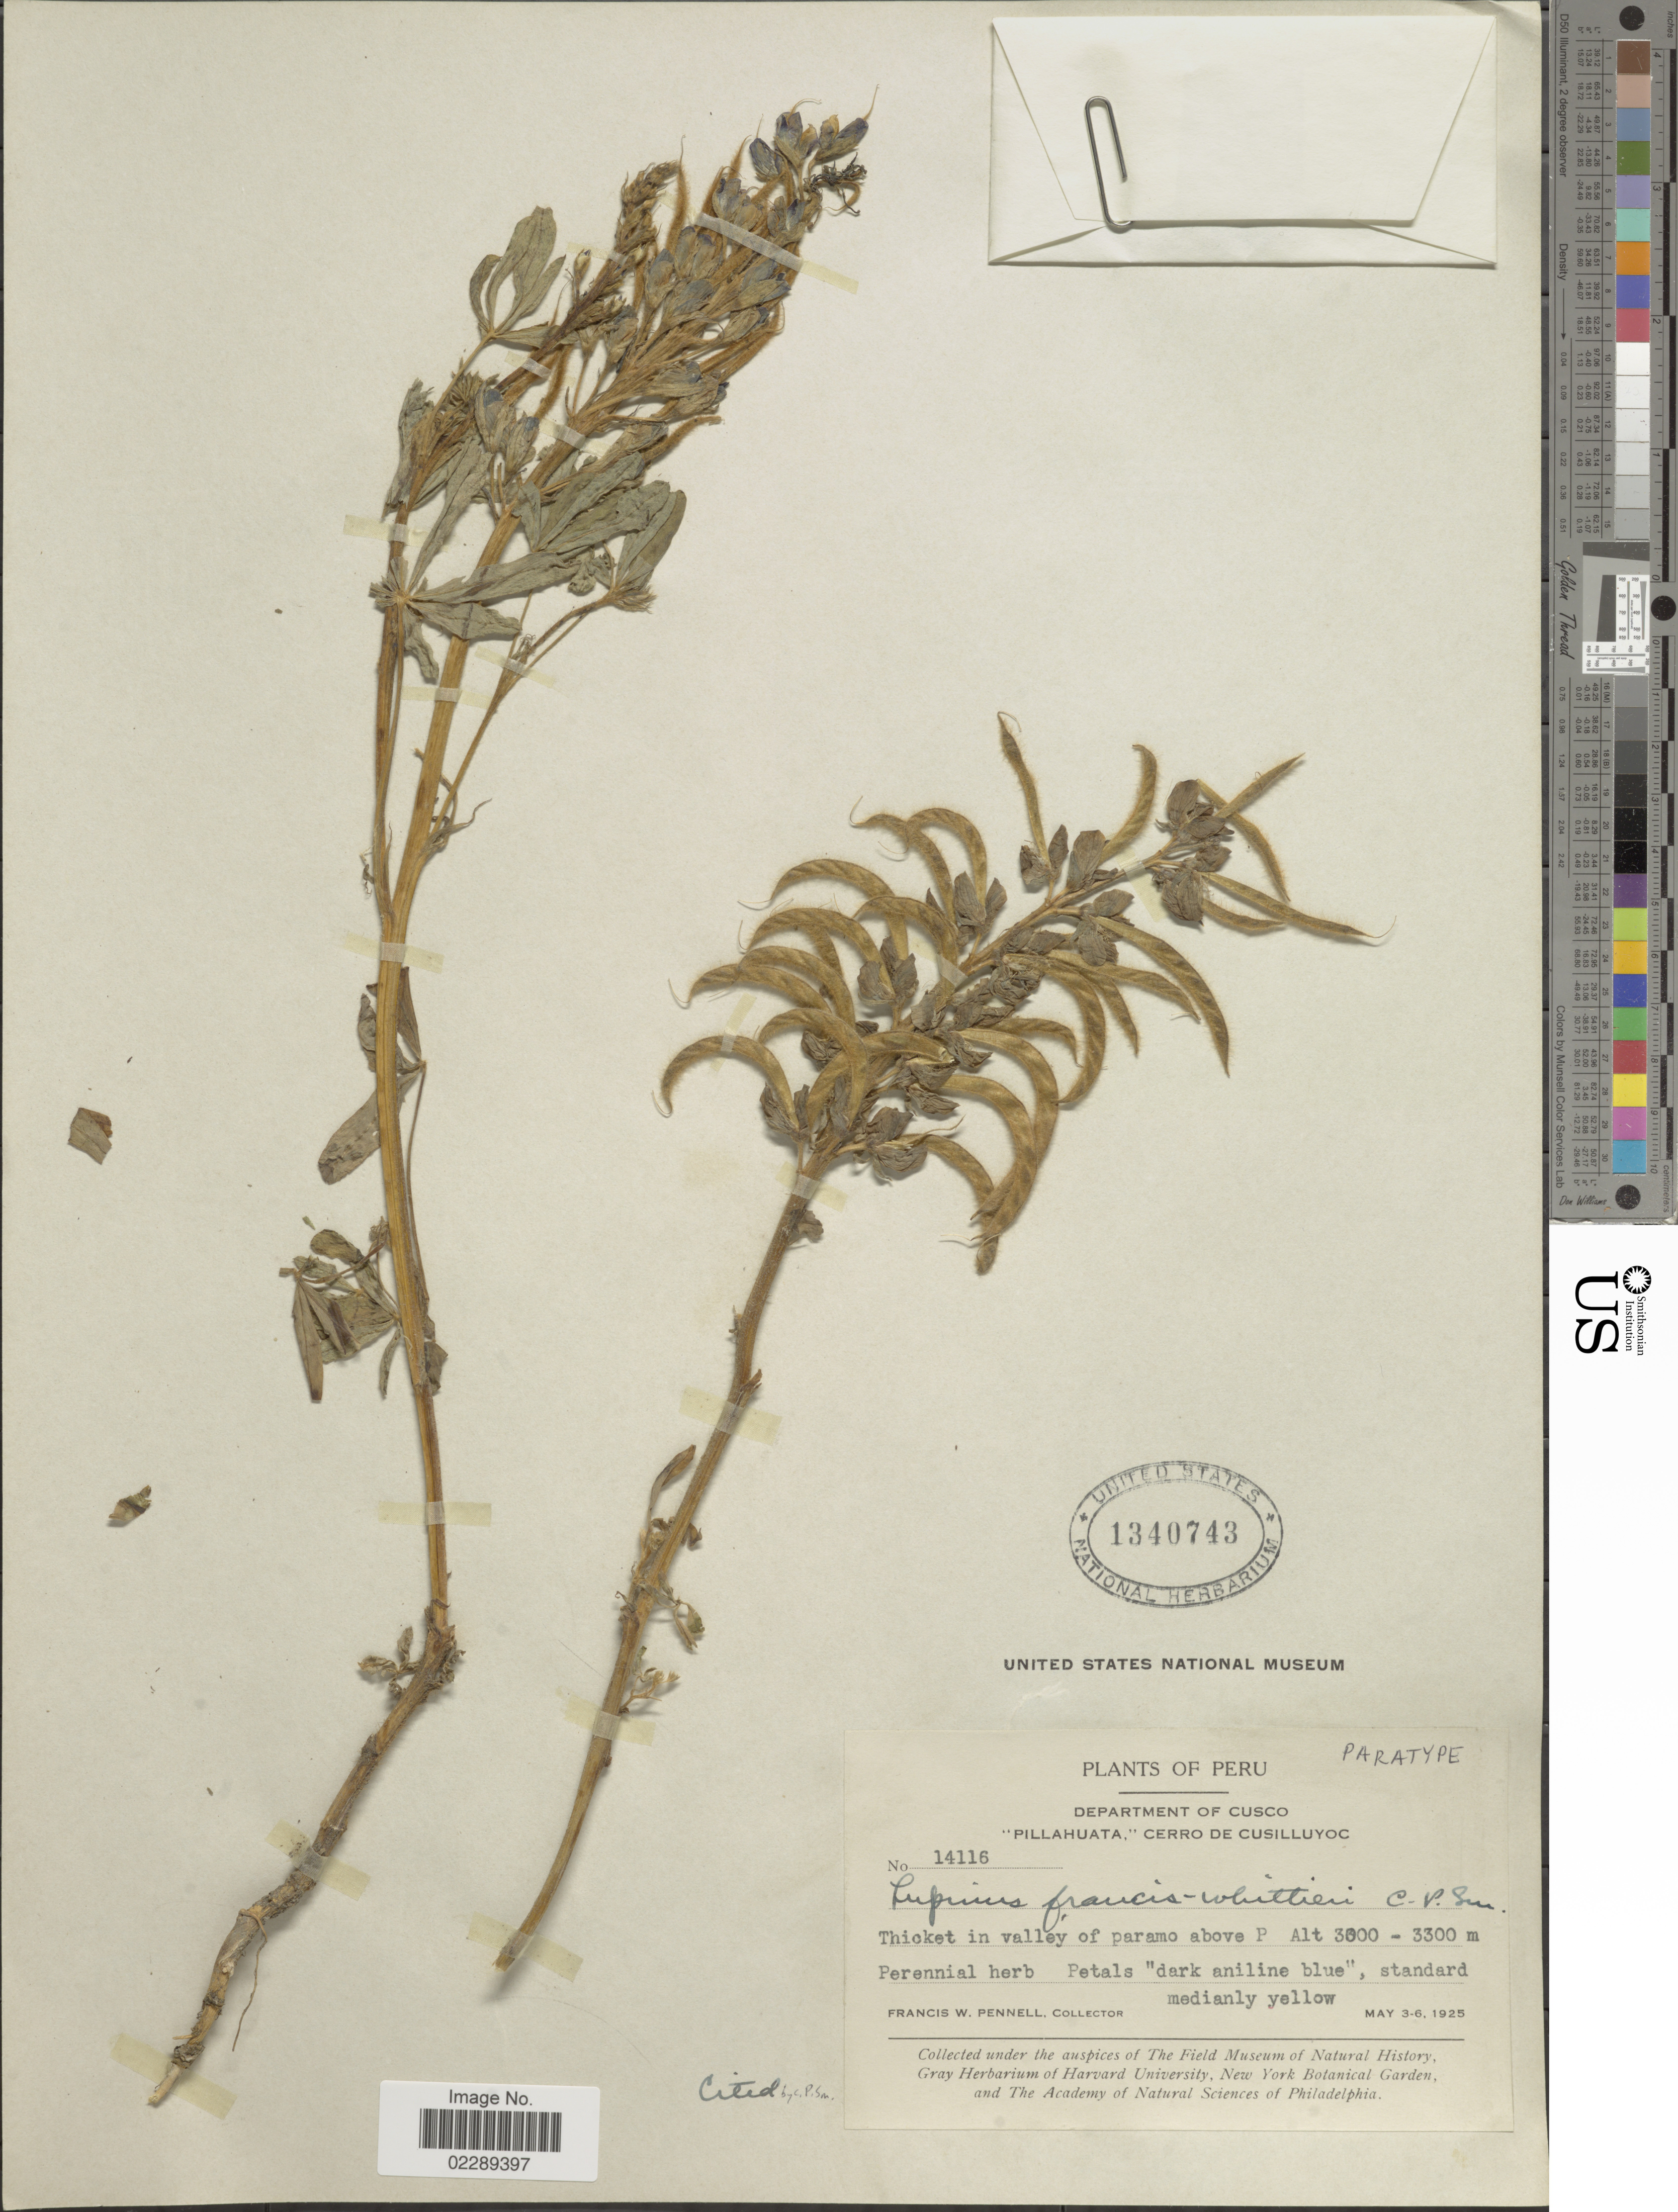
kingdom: Plantae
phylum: Tracheophyta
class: Magnoliopsida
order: Fabales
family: Fabaceae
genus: Lupinus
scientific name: Lupinus francis-whittieri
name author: C.P. Sm.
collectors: F. W. Pennell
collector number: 14116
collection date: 1925-05-03/1925-05-06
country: Peru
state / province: Cusco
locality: Department of Cusco. "Pillahuata", Cerro de Cusilluyoc. Thicket in valley of paramo above P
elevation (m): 3000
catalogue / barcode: US 1340743